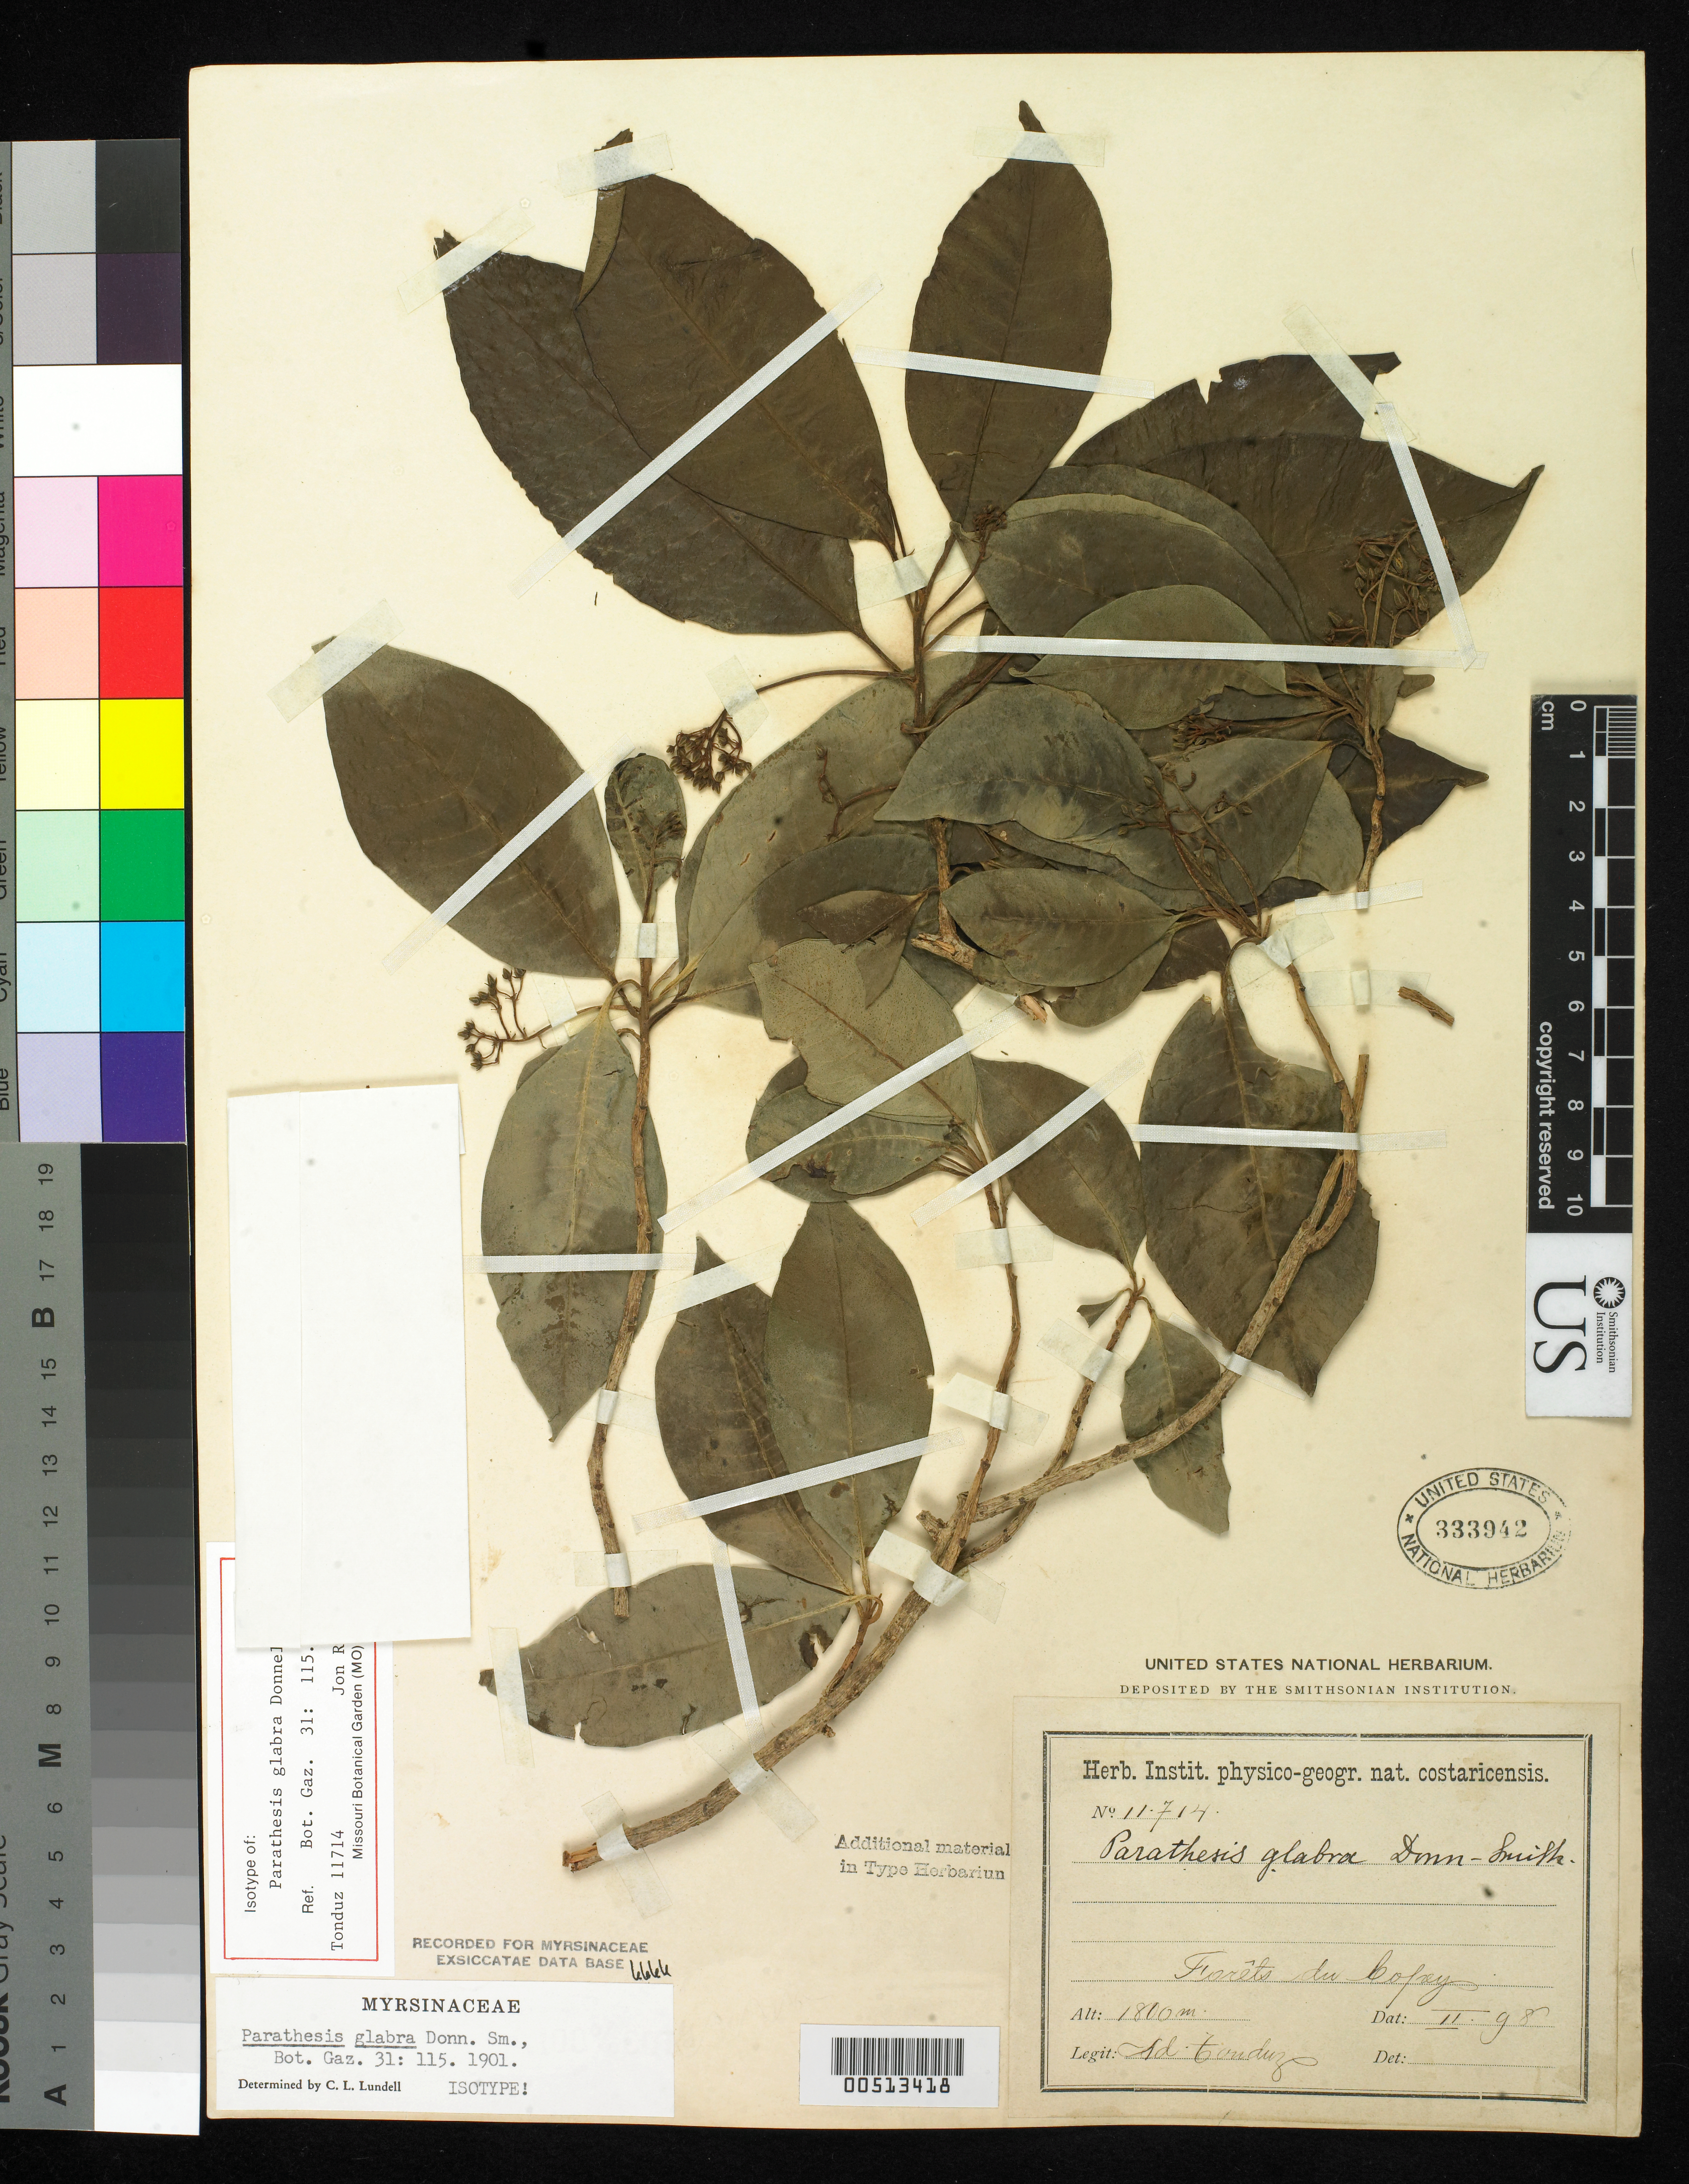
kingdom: Plantae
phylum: Tracheophyta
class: Magnoliopsida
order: Ericales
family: Primulaceae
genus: Parathesis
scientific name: Parathesis glabra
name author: Donn. Sm.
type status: Isotype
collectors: A. Tonduz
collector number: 11714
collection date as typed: Feb 1898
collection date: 1898-02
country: Costa Rica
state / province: San José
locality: Forets du Copey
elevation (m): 1800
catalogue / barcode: US 333942